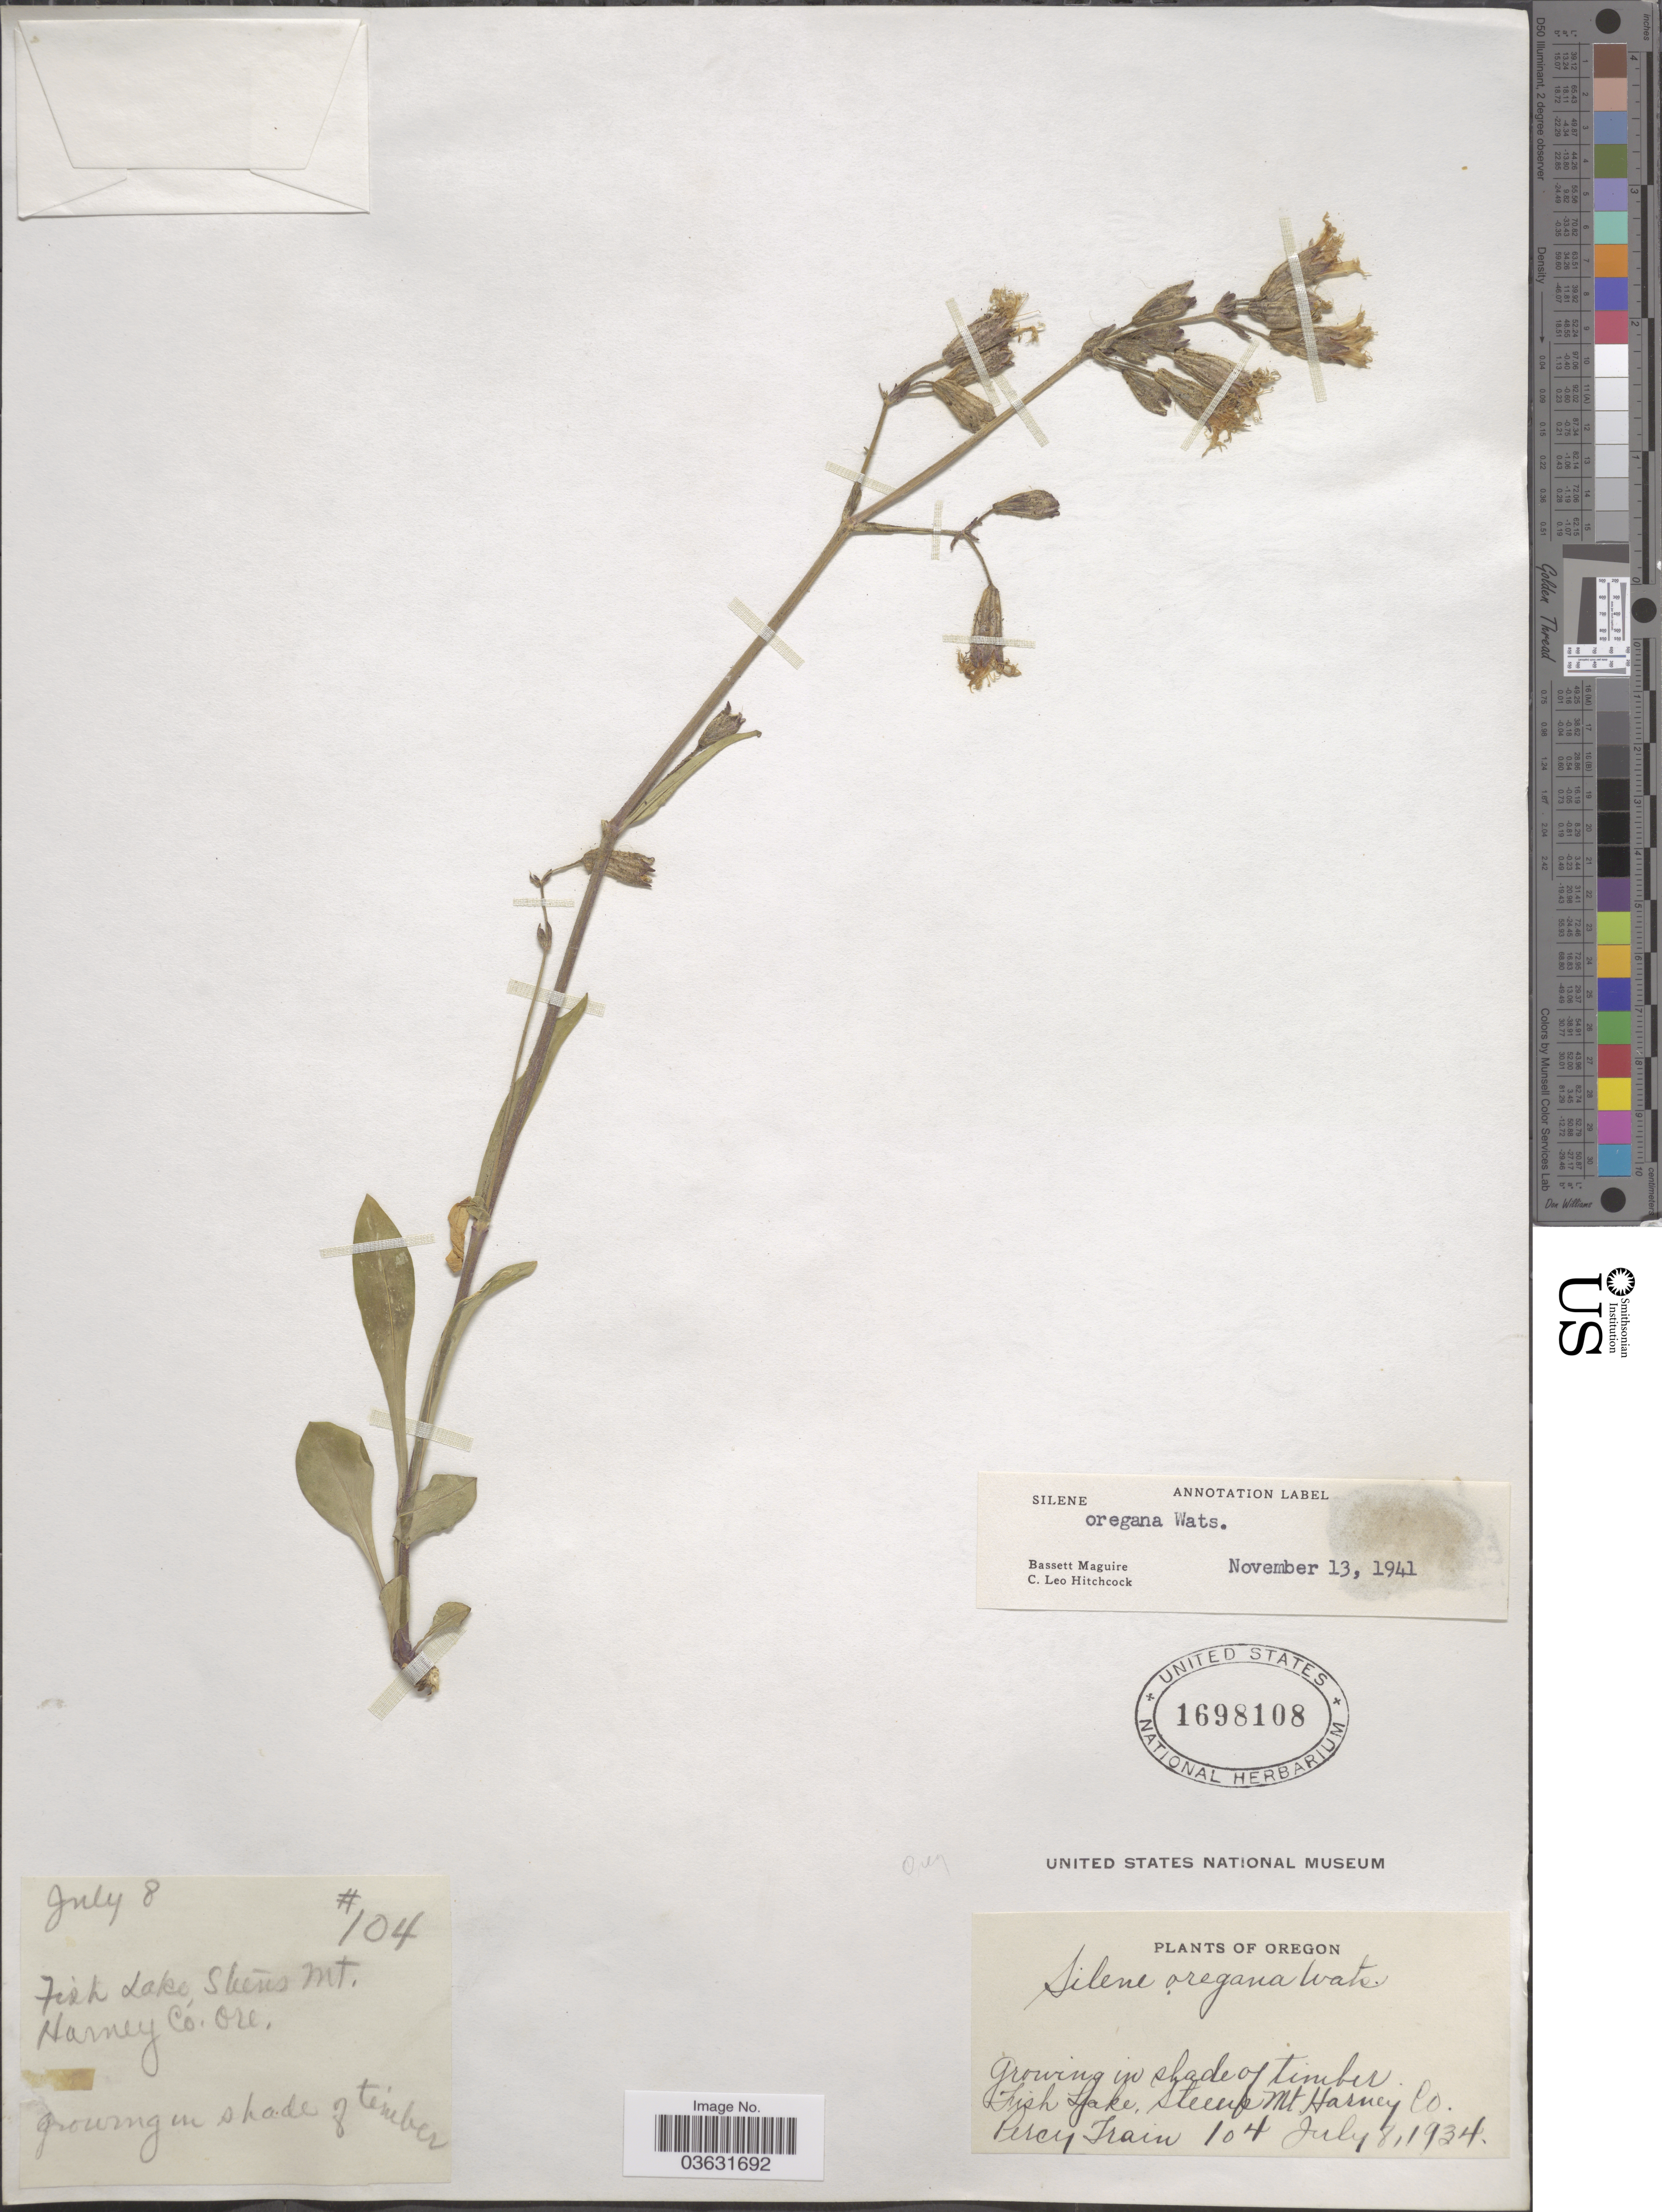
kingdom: Plantae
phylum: Tracheophyta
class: Magnoliopsida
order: Caryophyllales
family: Caryophyllaceae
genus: Silene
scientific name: Silene oregana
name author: S. Watson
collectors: P. Train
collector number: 104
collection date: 1934-07-08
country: United States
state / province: Oregon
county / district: Harney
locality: Fish Lake, Steens Mt. Harney Co.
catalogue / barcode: US 1698108